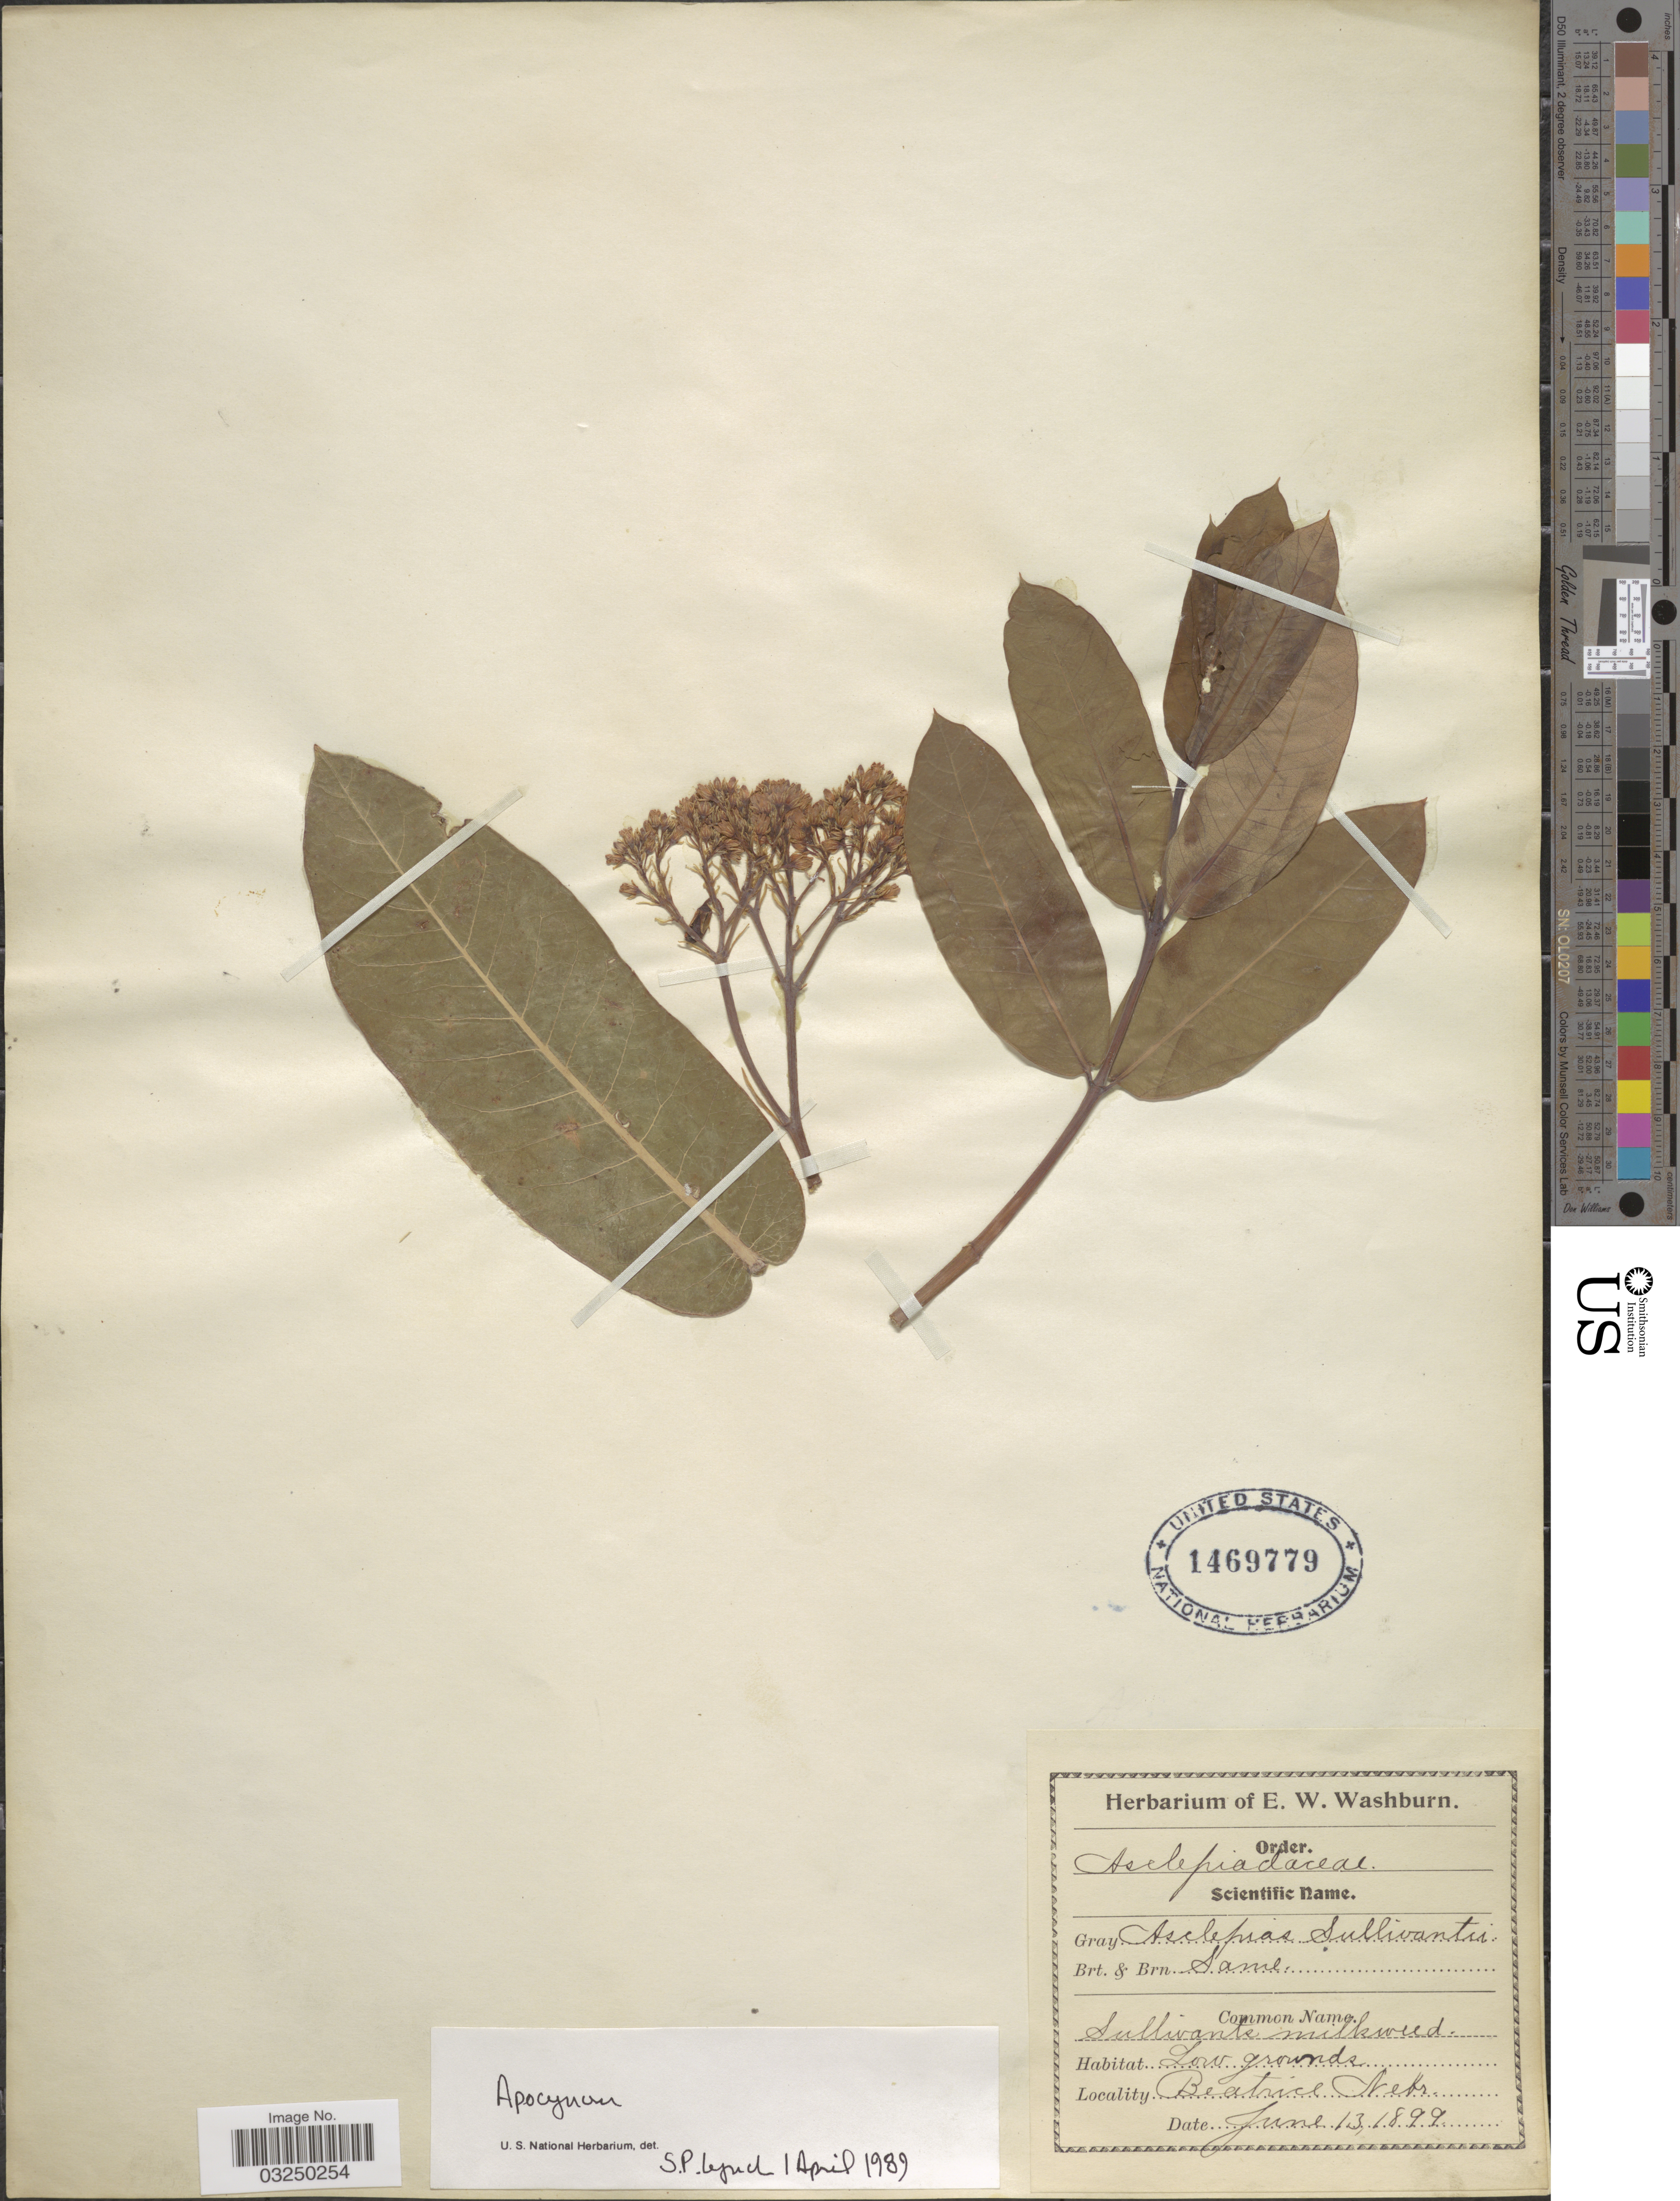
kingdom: Plantae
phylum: Tracheophyta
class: Magnoliopsida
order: Gentianales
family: Apocynaceae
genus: Apocynum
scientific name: Apocynum sp.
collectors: ex herb. E. W. Washburn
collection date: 1899-06-13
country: United States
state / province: Nebraska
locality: Beatrice.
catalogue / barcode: US 1469779